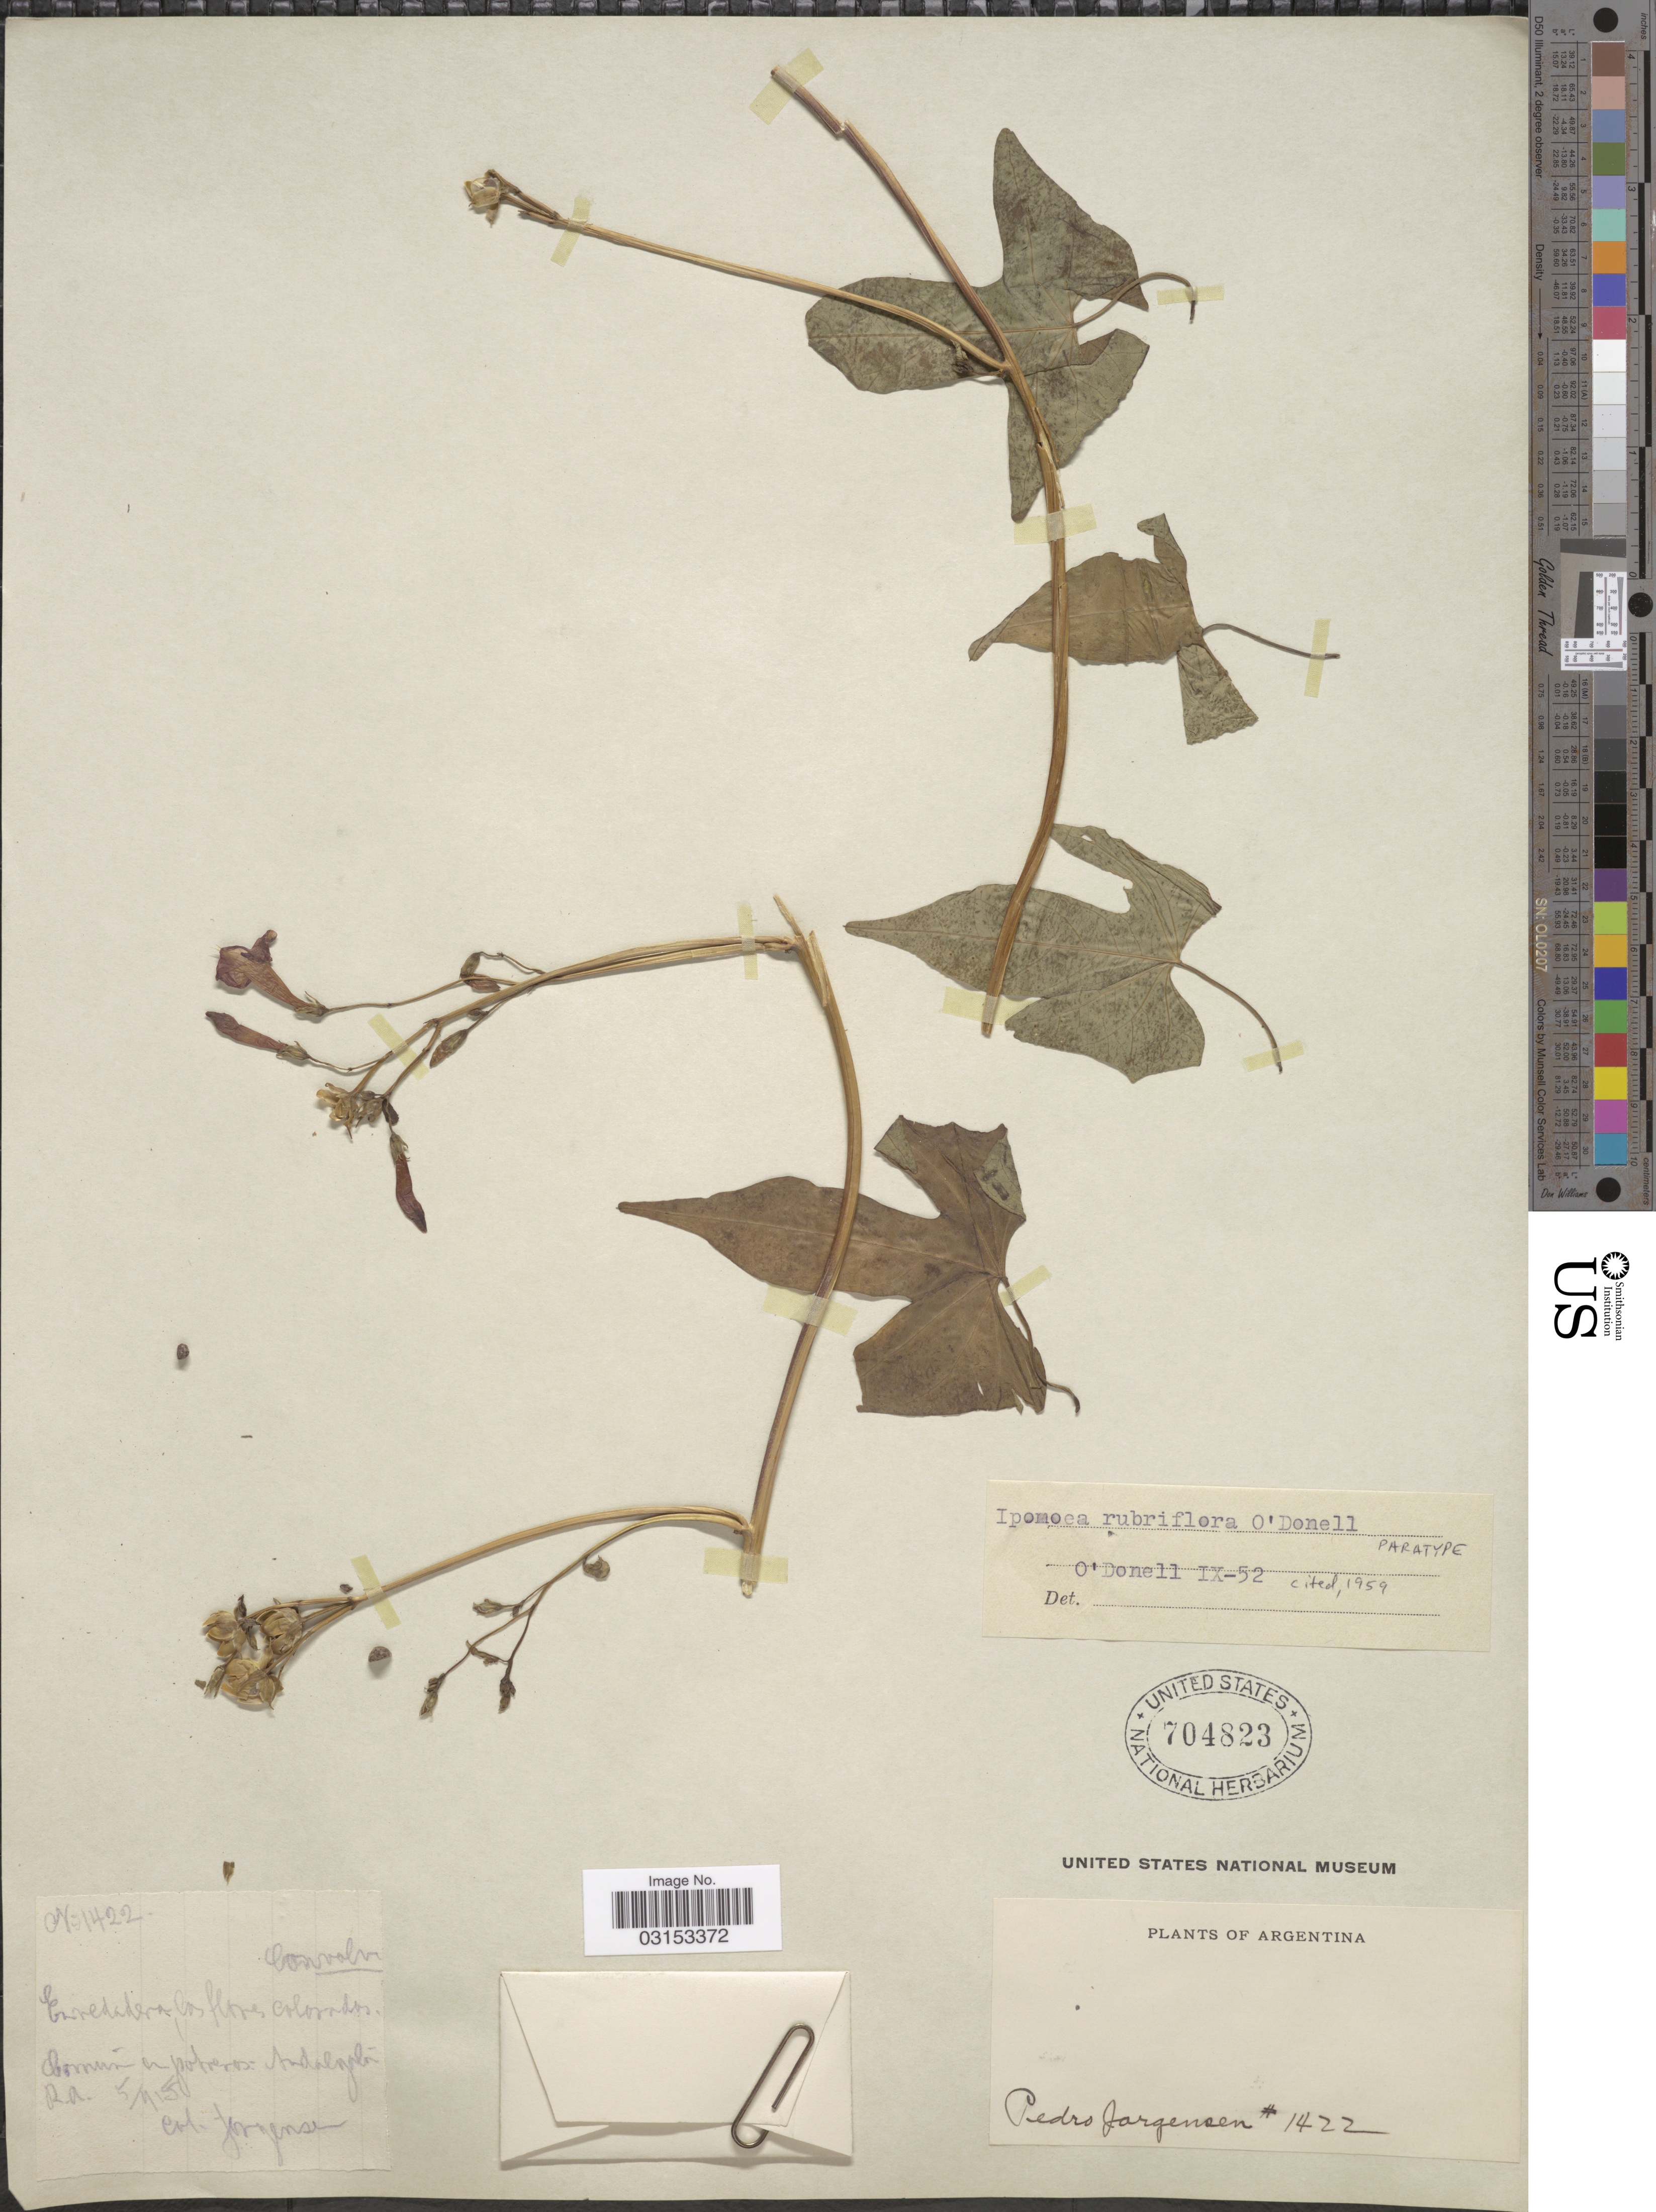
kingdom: Plantae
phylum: Tracheophyta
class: Magnoliopsida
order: Solanales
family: Convolvulaceae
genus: Ipomoea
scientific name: Ipomoea rubriflora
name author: O'Donell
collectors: P. Jörgensen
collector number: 1422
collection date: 1915-05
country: Argentina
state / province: Catamarca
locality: Potreros Andalgalá R. A.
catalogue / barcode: US 704823